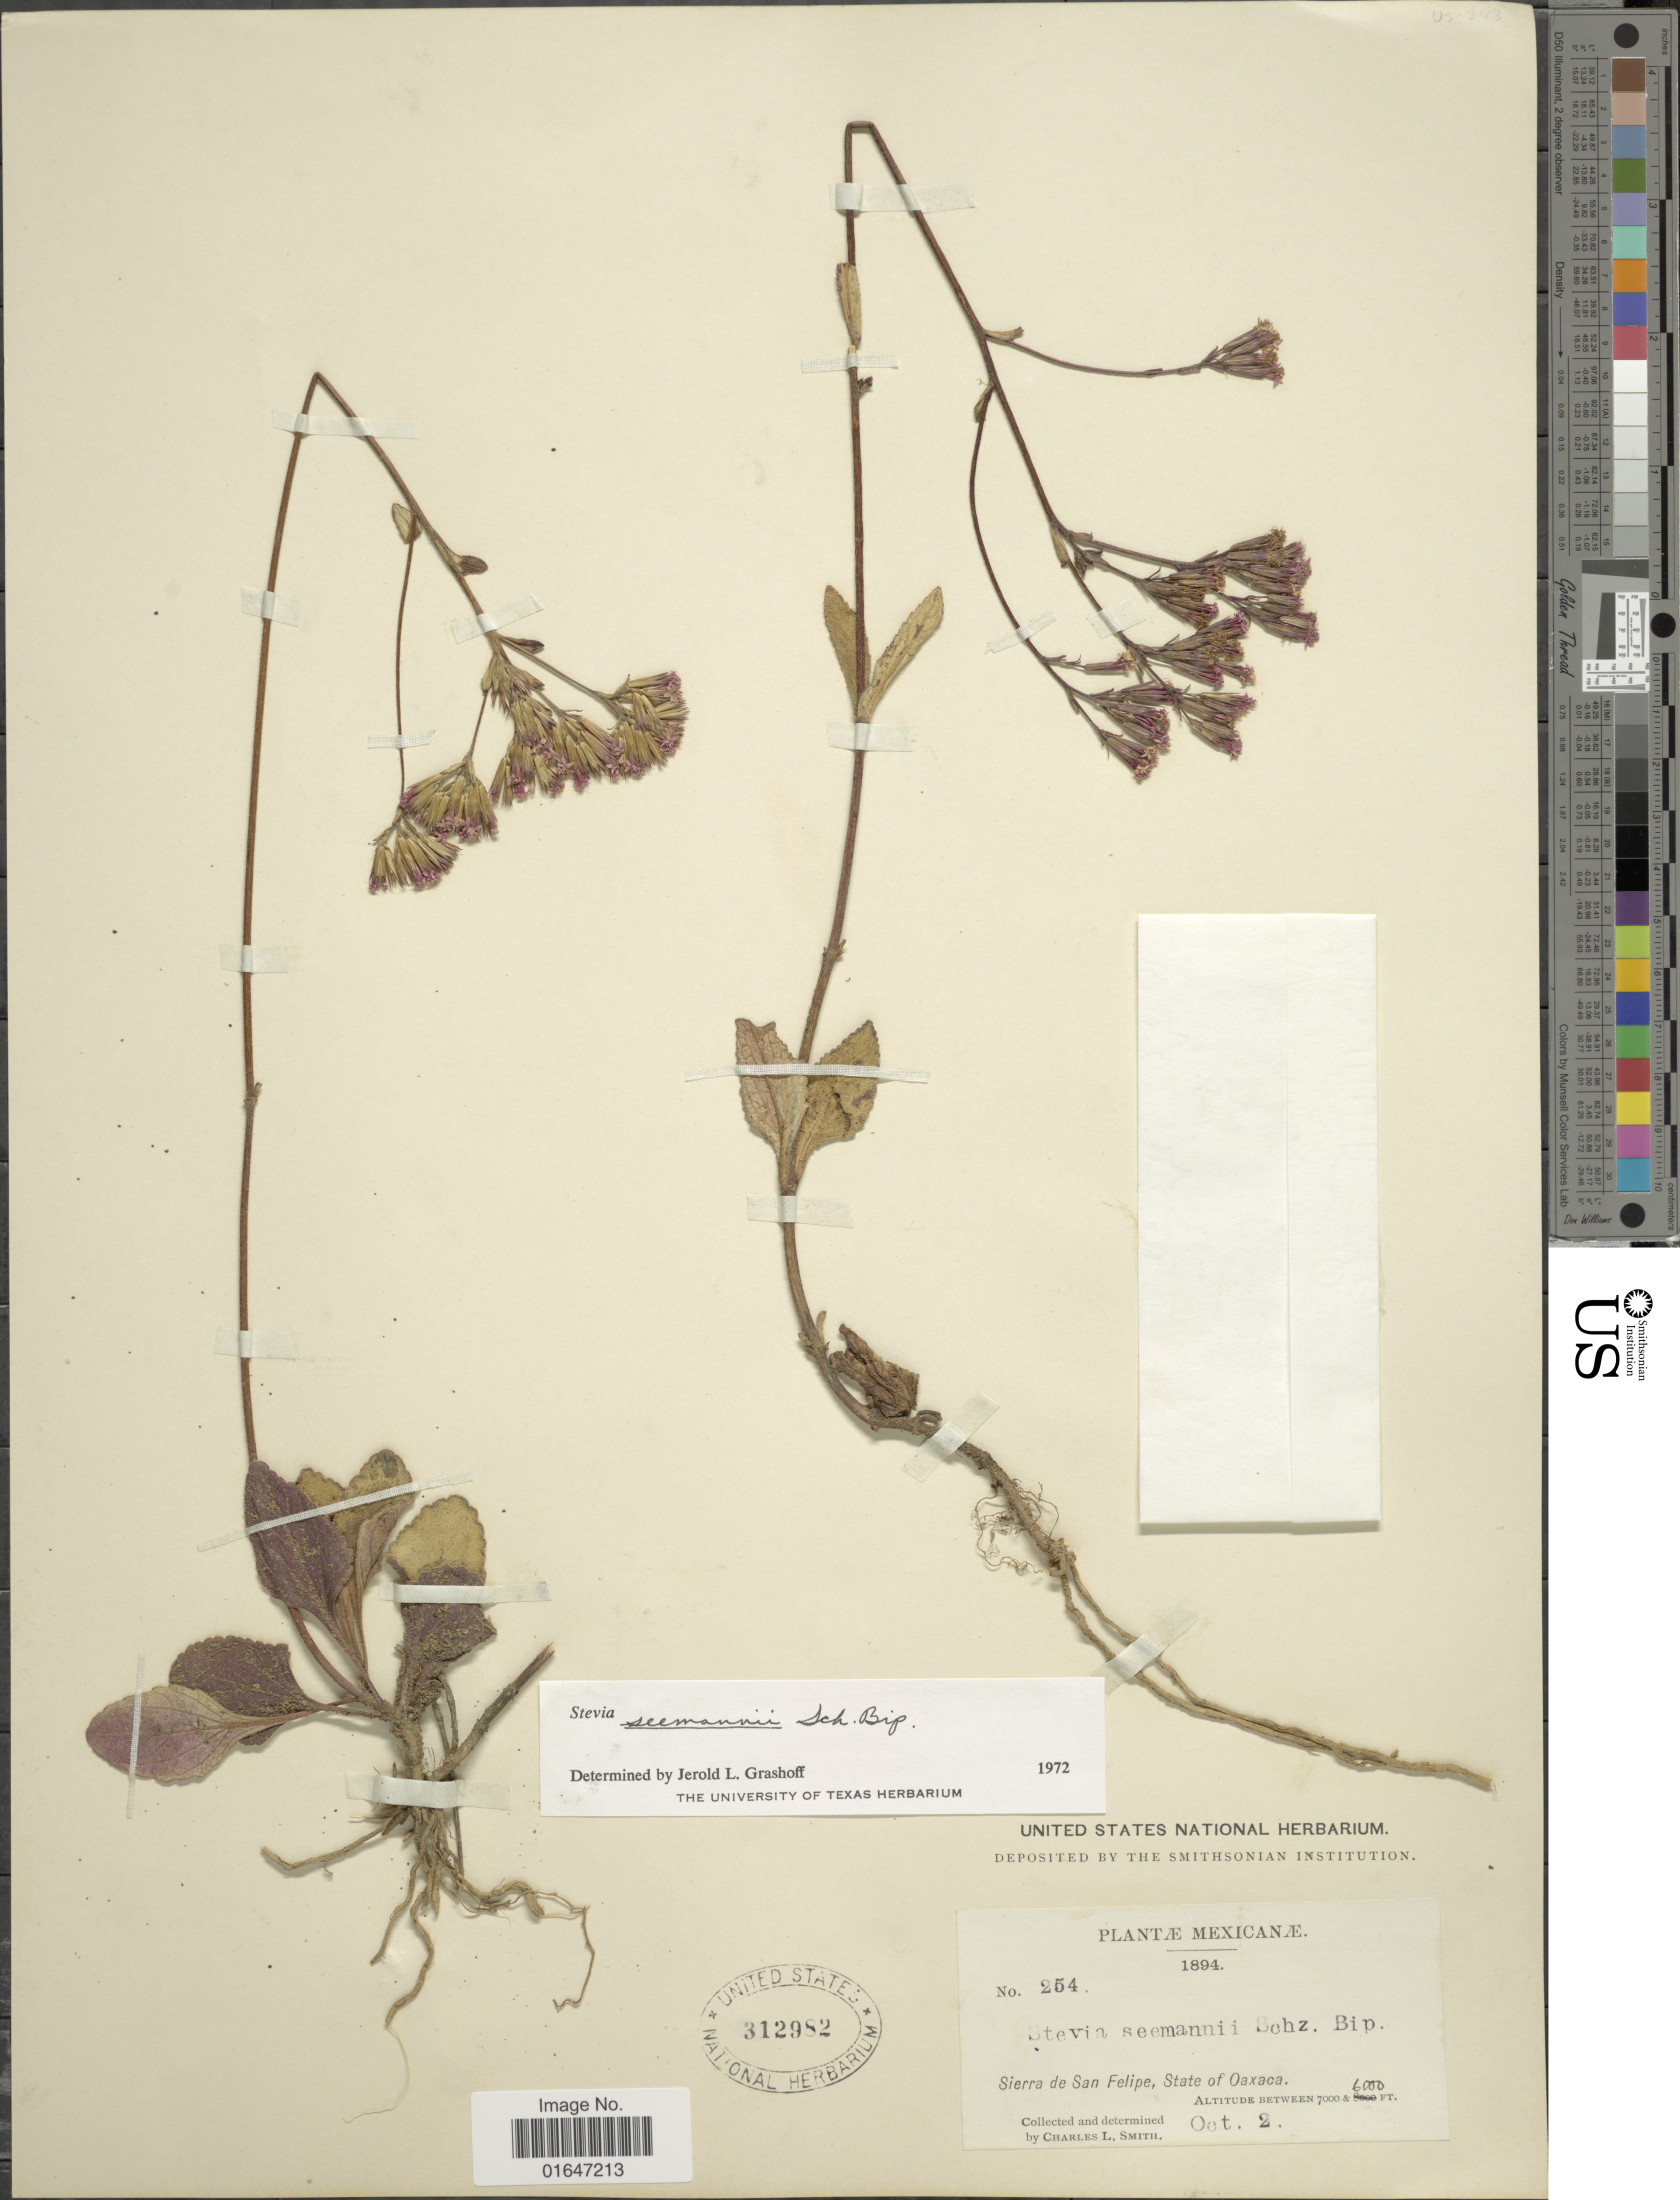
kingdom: Plantae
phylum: Tracheophyta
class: Magnoliopsida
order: Asterales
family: Asteraceae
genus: Stevia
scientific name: Stevia seemannii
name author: Sch. Bip. in Seem.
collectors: C. L. Smith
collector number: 254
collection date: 1894-10-02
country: Mexico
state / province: Oaxaca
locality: Sierra de San Felipe, State of Oaxaca.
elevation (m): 1829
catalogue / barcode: US 312982